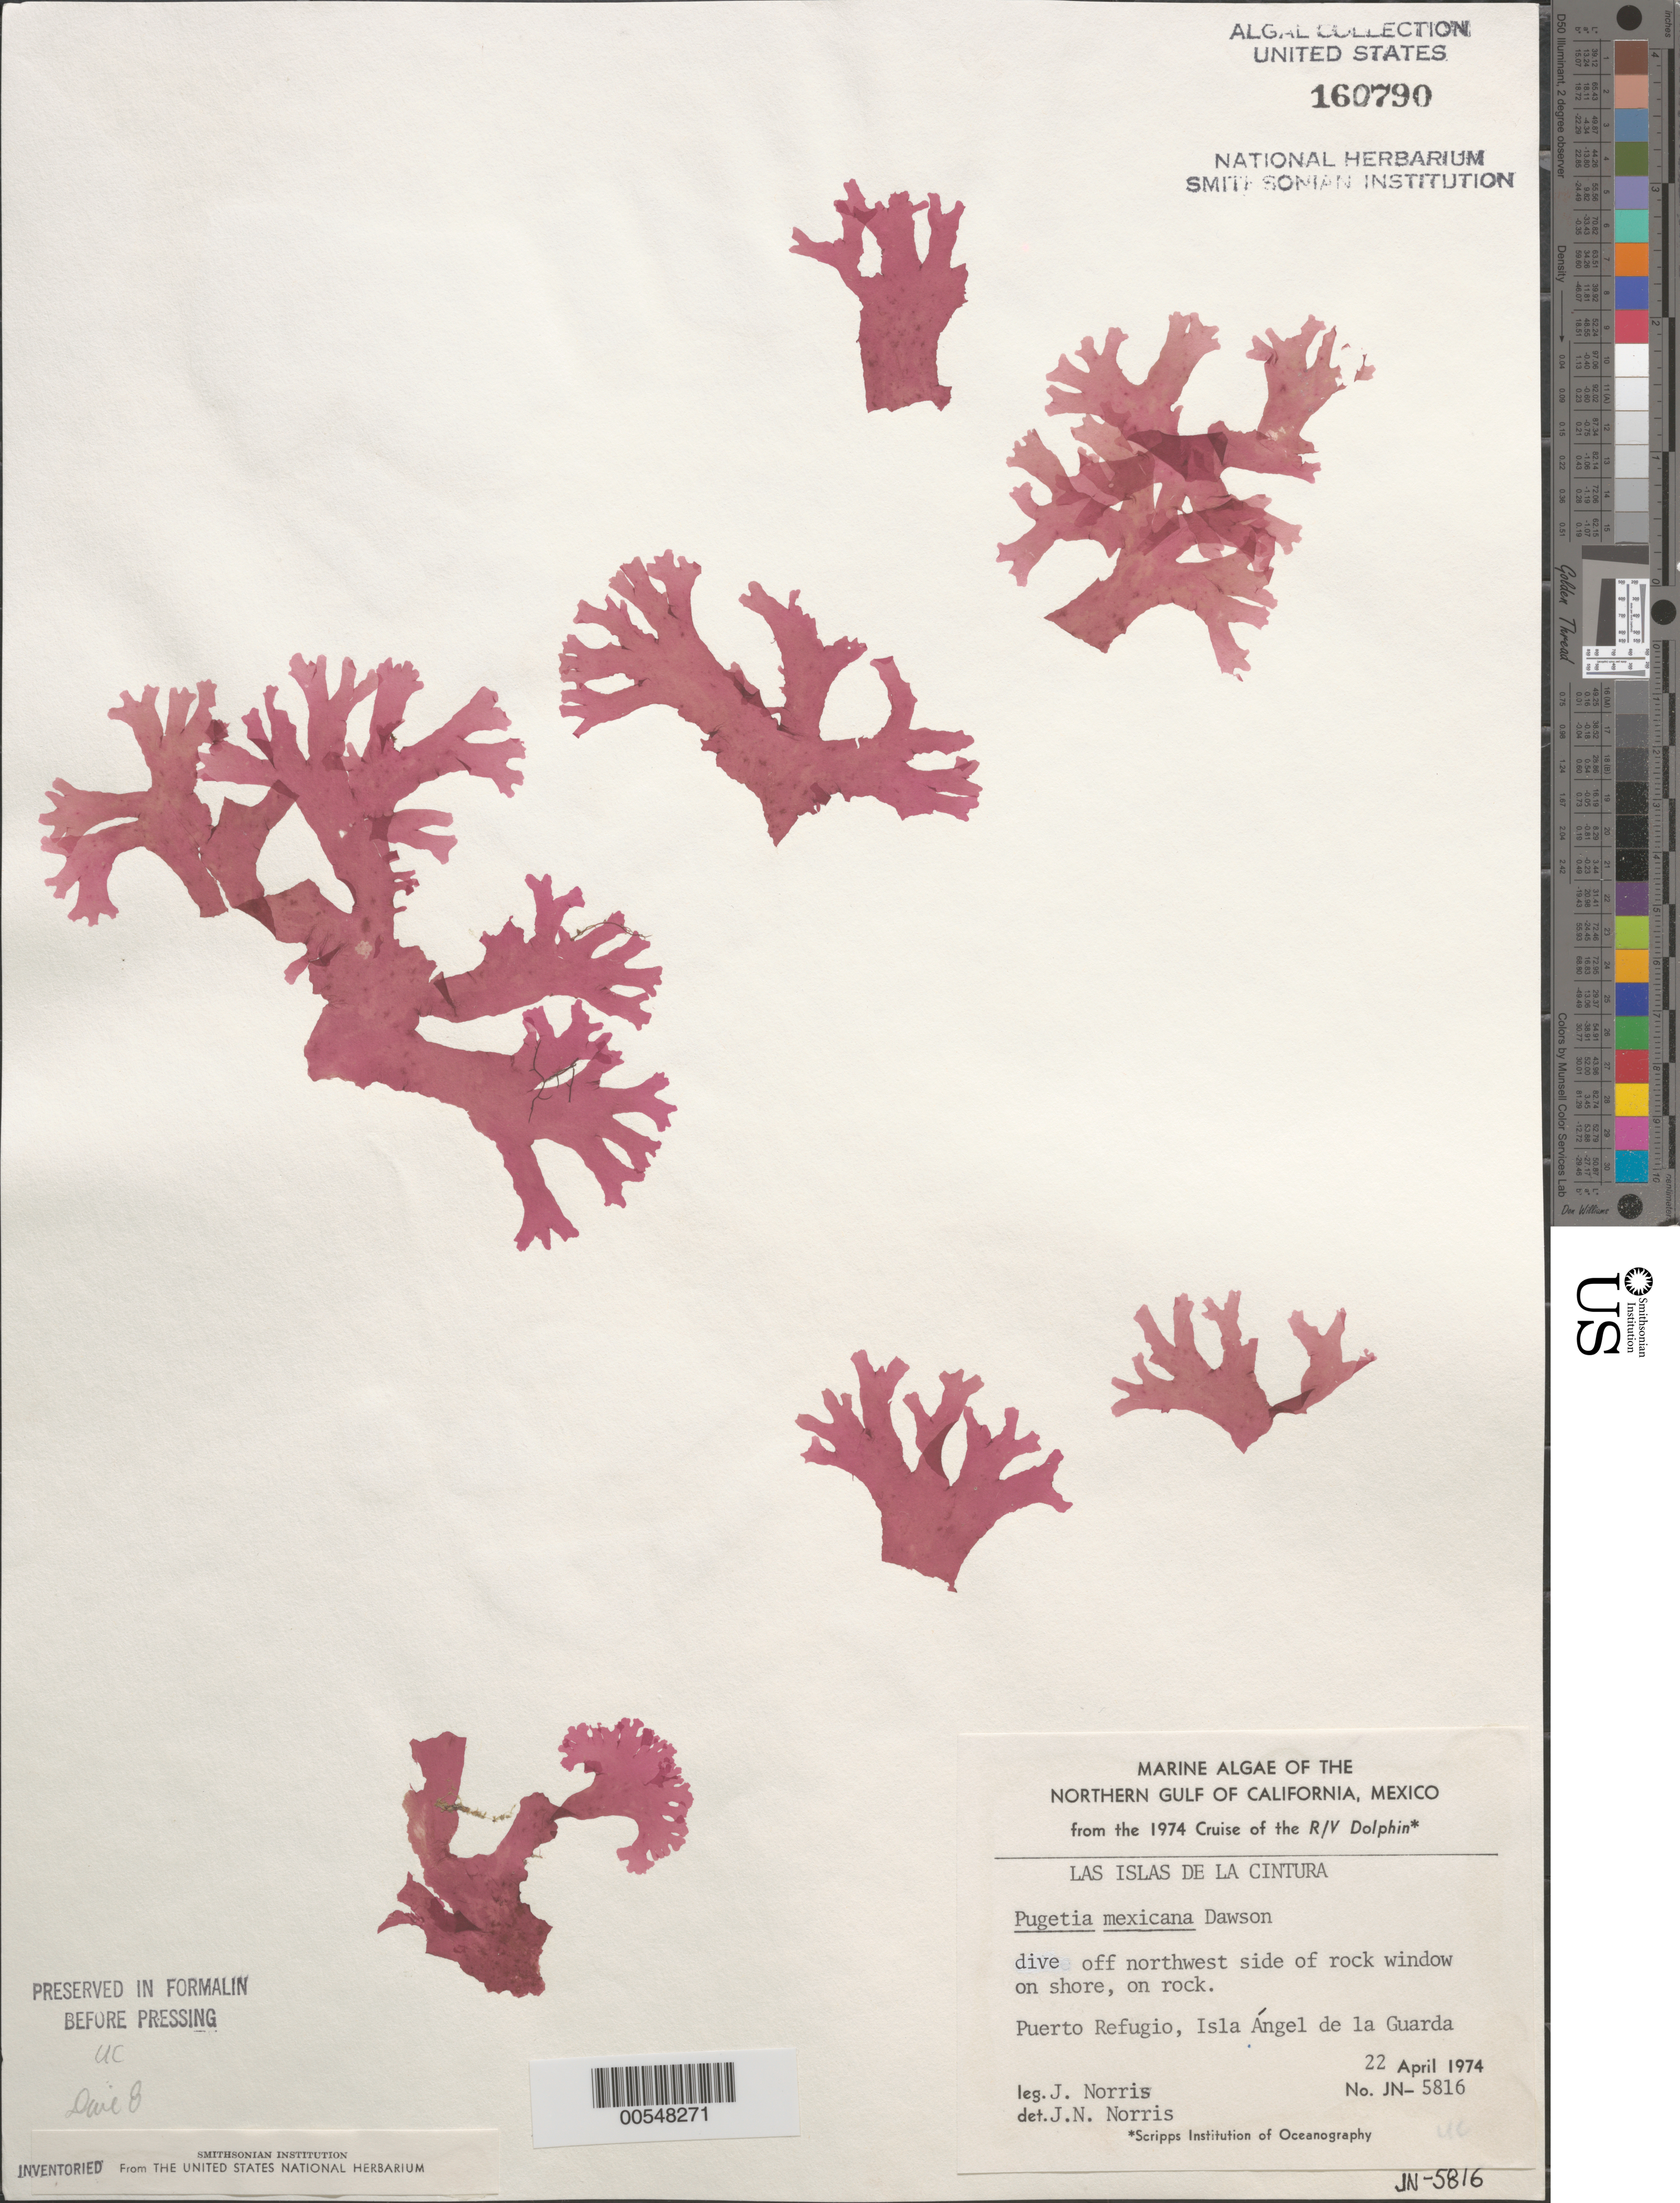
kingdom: Plantae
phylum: Rhodophyta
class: Florideophyceae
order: Gigartinales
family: Kallymeniaceae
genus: Pugetia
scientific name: Pugetia mexicana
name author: E.Y. Dawson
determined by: Norris, James N.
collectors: J. N. Norris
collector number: JN-5816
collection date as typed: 22 Apr 1974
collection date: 1974-04-22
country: Mexico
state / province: Baja California Norte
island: Isla Angel de la Guarda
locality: Puerto Refugio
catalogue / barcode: US 160790